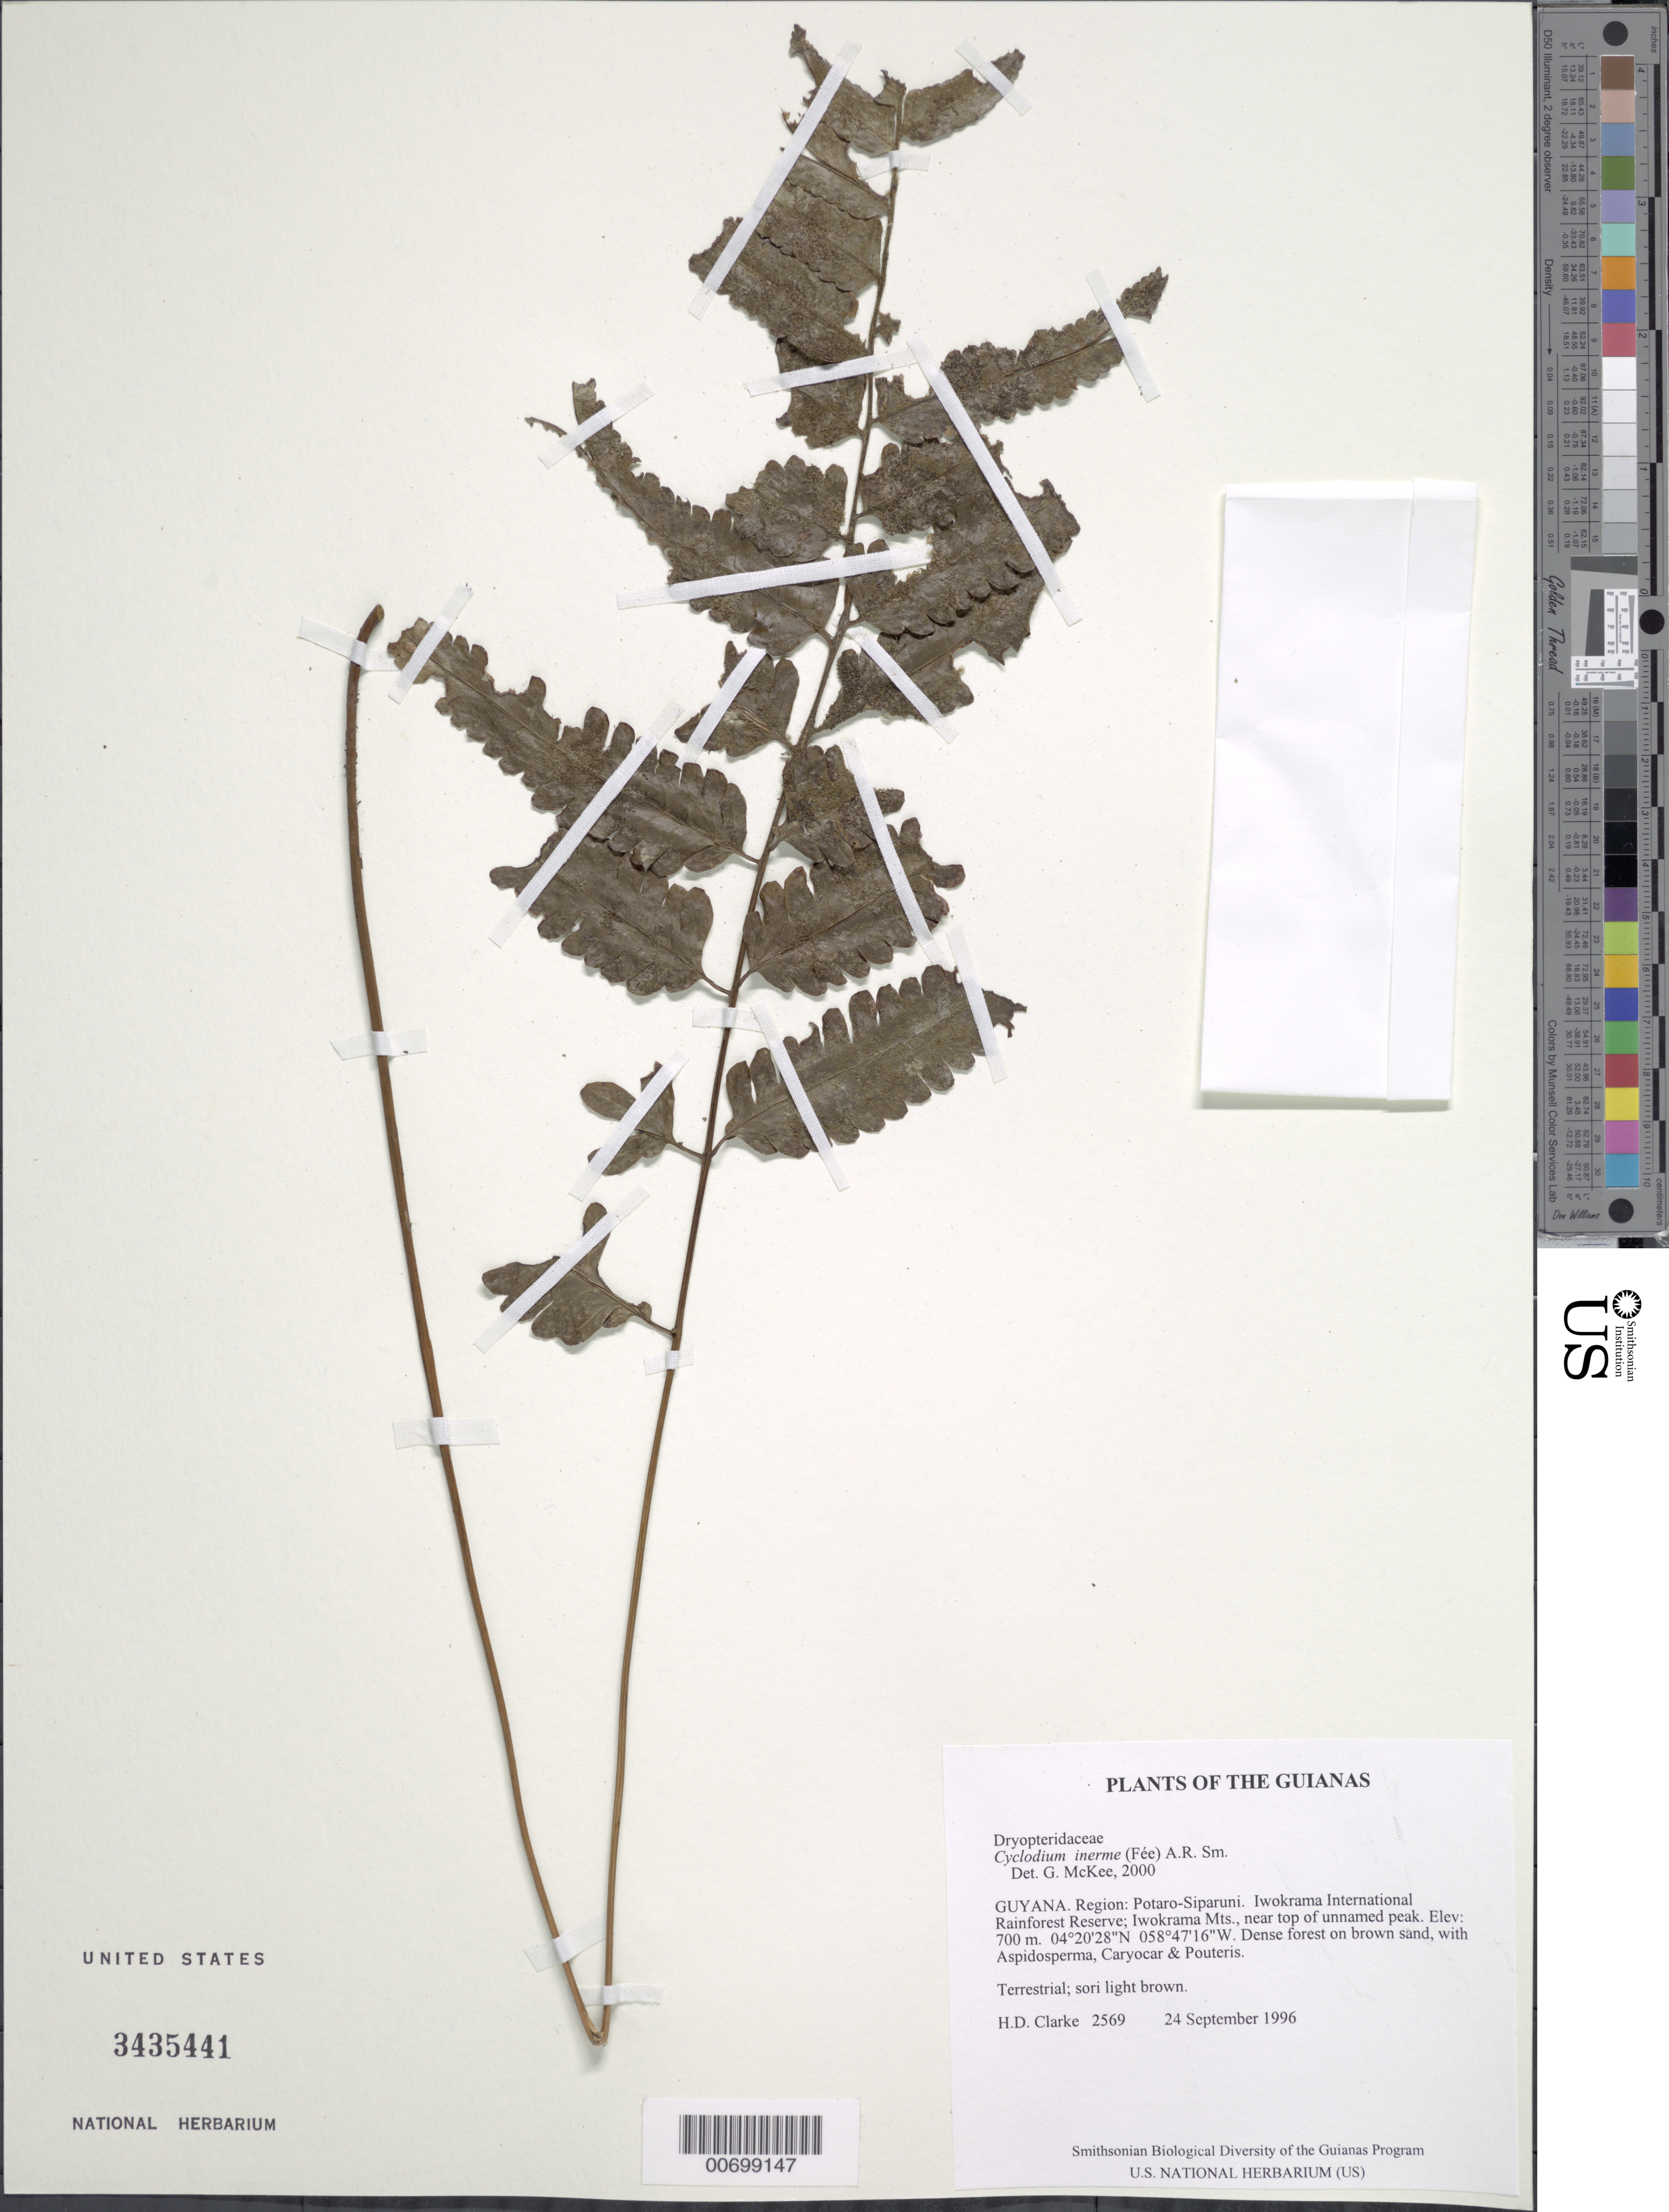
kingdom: Plantae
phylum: Tracheophyta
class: Polypodiopsida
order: Polypodiales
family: Dryopteridaceae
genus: Cyclodium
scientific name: Cyclodium inerme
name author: (Fée) A.R. Sm.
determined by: McKee, G. S., (US), NMNH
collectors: H. D. Clarke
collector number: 2569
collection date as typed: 24 September 1996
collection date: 1996-09-24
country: Guyana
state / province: Potaro-Siparuni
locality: Iwokrama International Rainforest Reserve; Iwokrama Mts., near top of unnamed peak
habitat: Dense forest on brown sand, with Aspidosperma, Caryocar & Pouteria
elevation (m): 700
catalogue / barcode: US 3435441